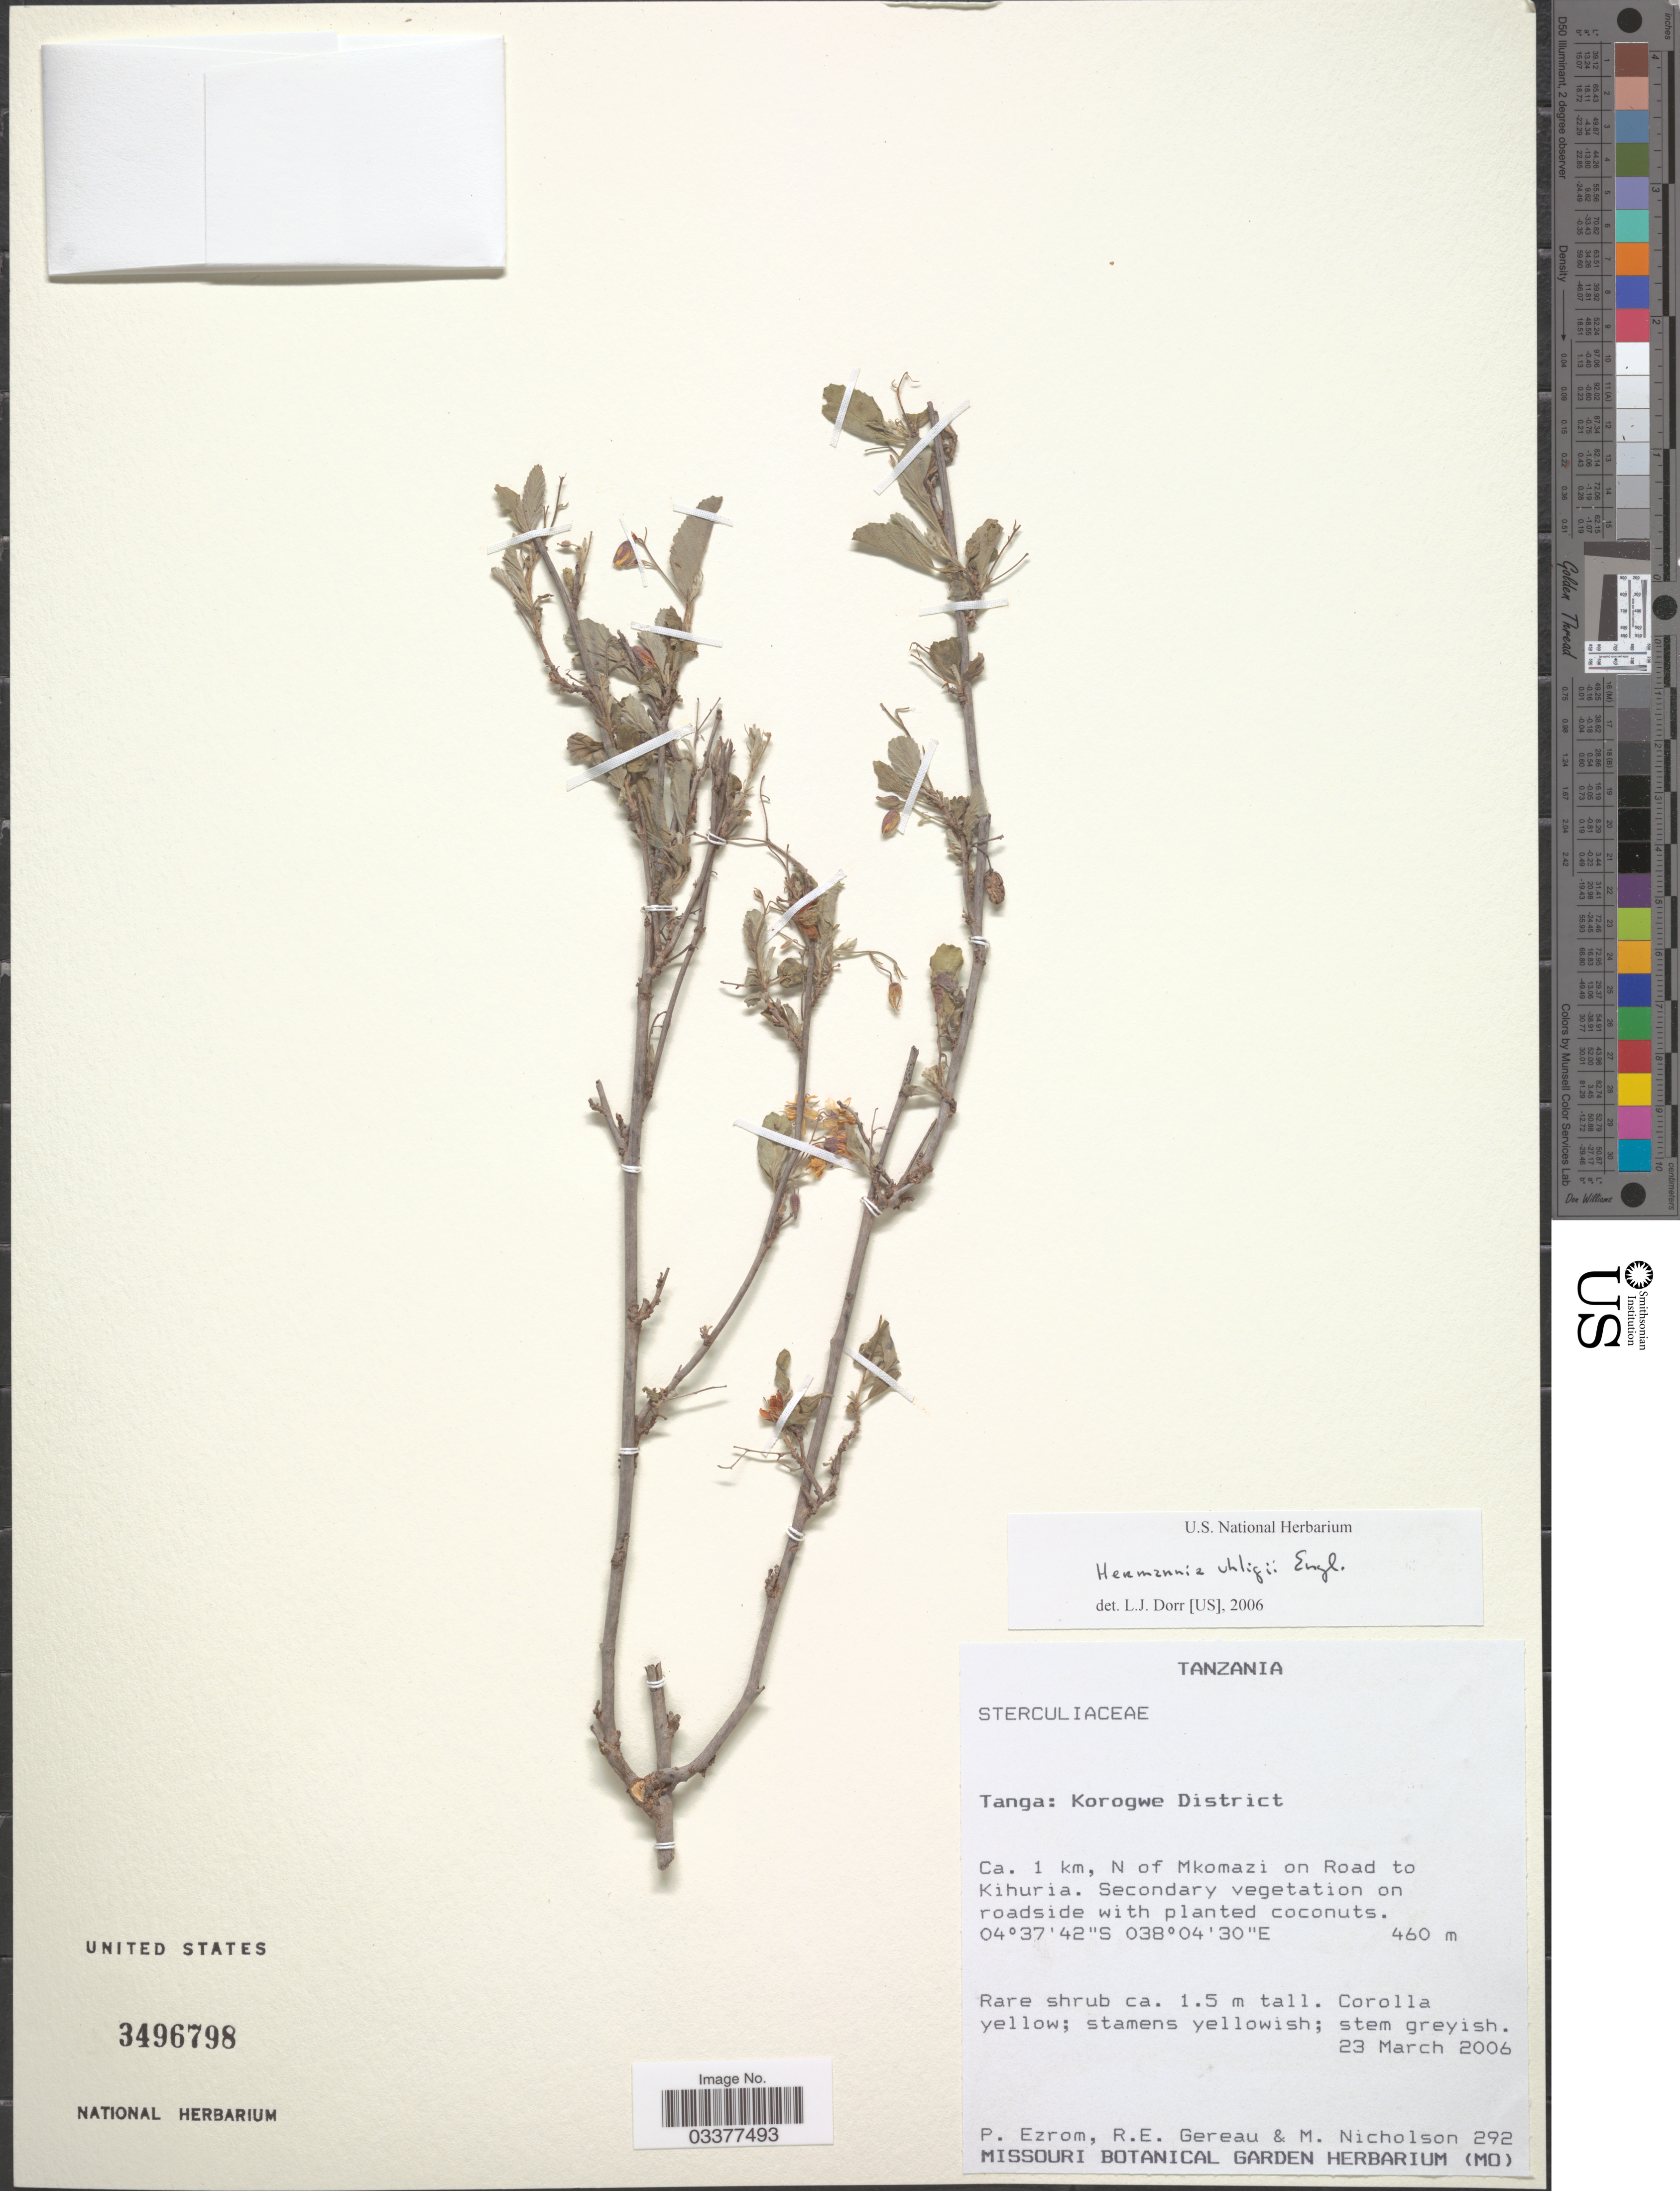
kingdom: Plantae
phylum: Tracheophyta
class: Magnoliopsida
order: Malvales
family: Malvaceae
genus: Hermannia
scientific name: Hermannia uhligii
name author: Engl.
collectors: P. Ezrom, R. Gereau & F. Nicholson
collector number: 292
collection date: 2006-03-23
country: Tanzania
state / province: Tanga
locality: Korogwe District. Ca. 1 km, N of Mkomazi on Road to Kihuria.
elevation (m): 460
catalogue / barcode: US 3496798